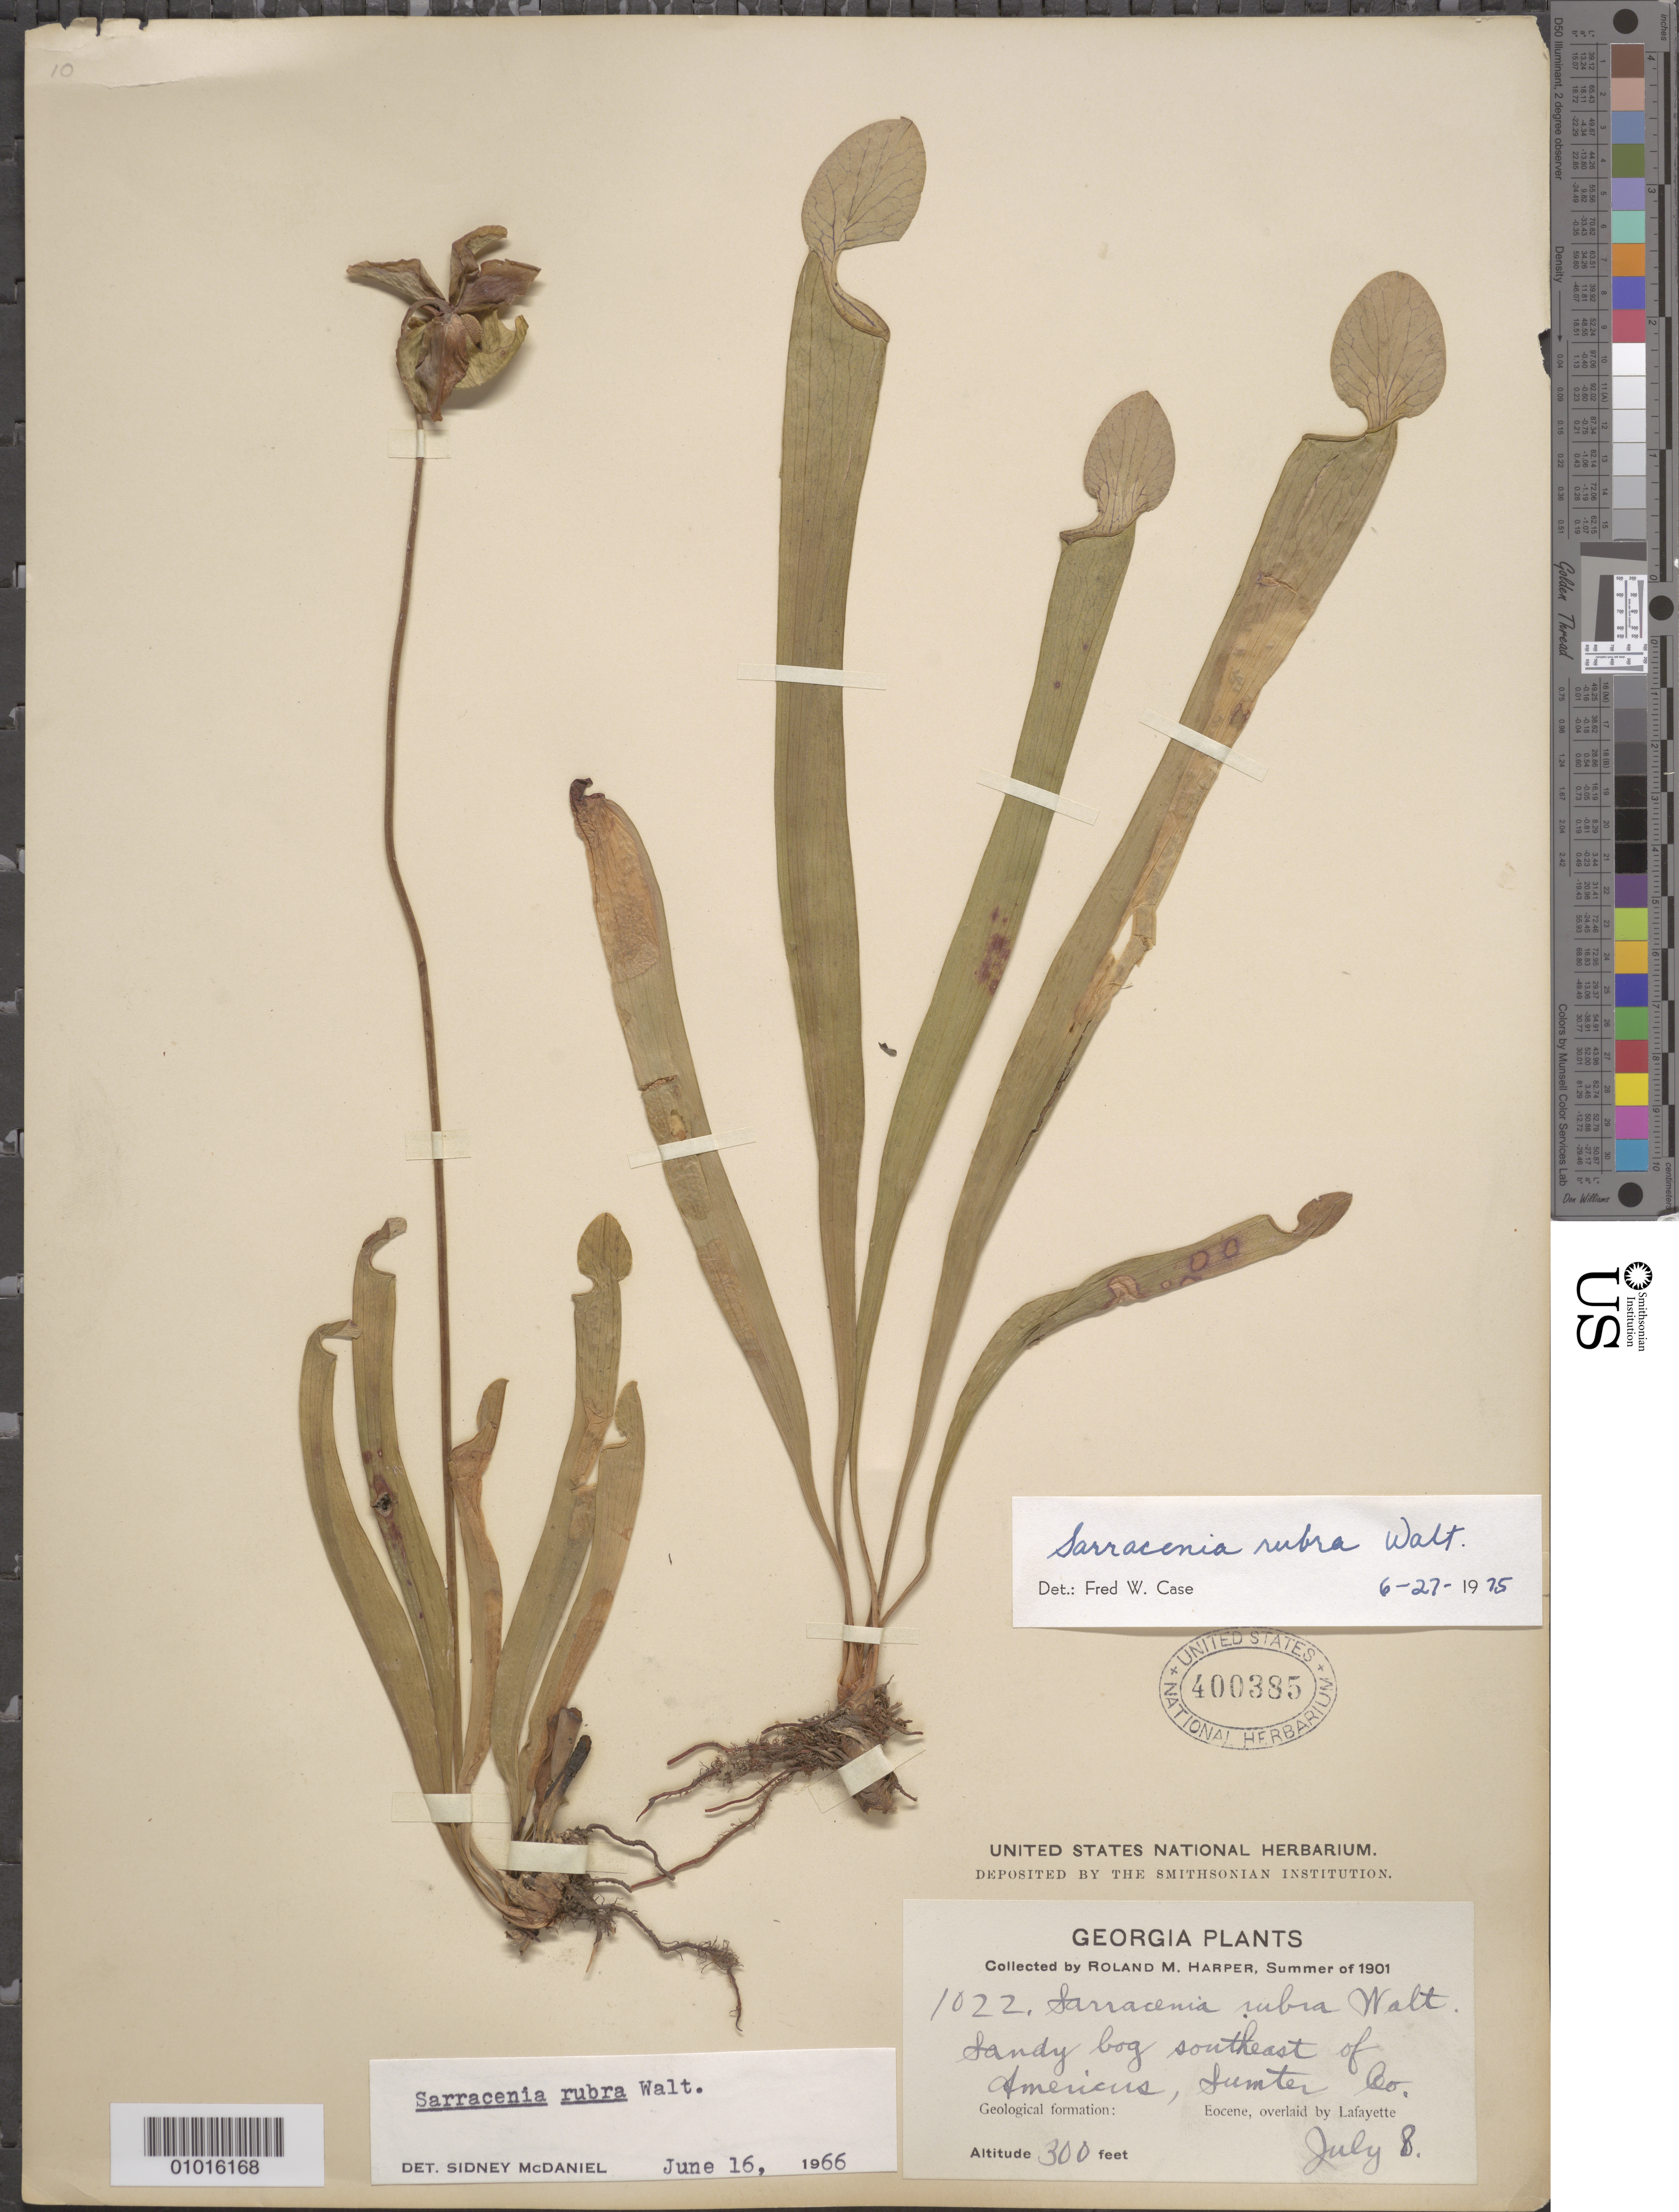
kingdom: Plantae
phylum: Tracheophyta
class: Magnoliopsida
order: Ericales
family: Sarraceniaceae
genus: Sarracenia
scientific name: Sarracenia rubra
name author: Walter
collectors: R. M. Harper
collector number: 1022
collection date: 1901-07-08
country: United States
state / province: Georgia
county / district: Sumter County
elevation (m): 91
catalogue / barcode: US 400385